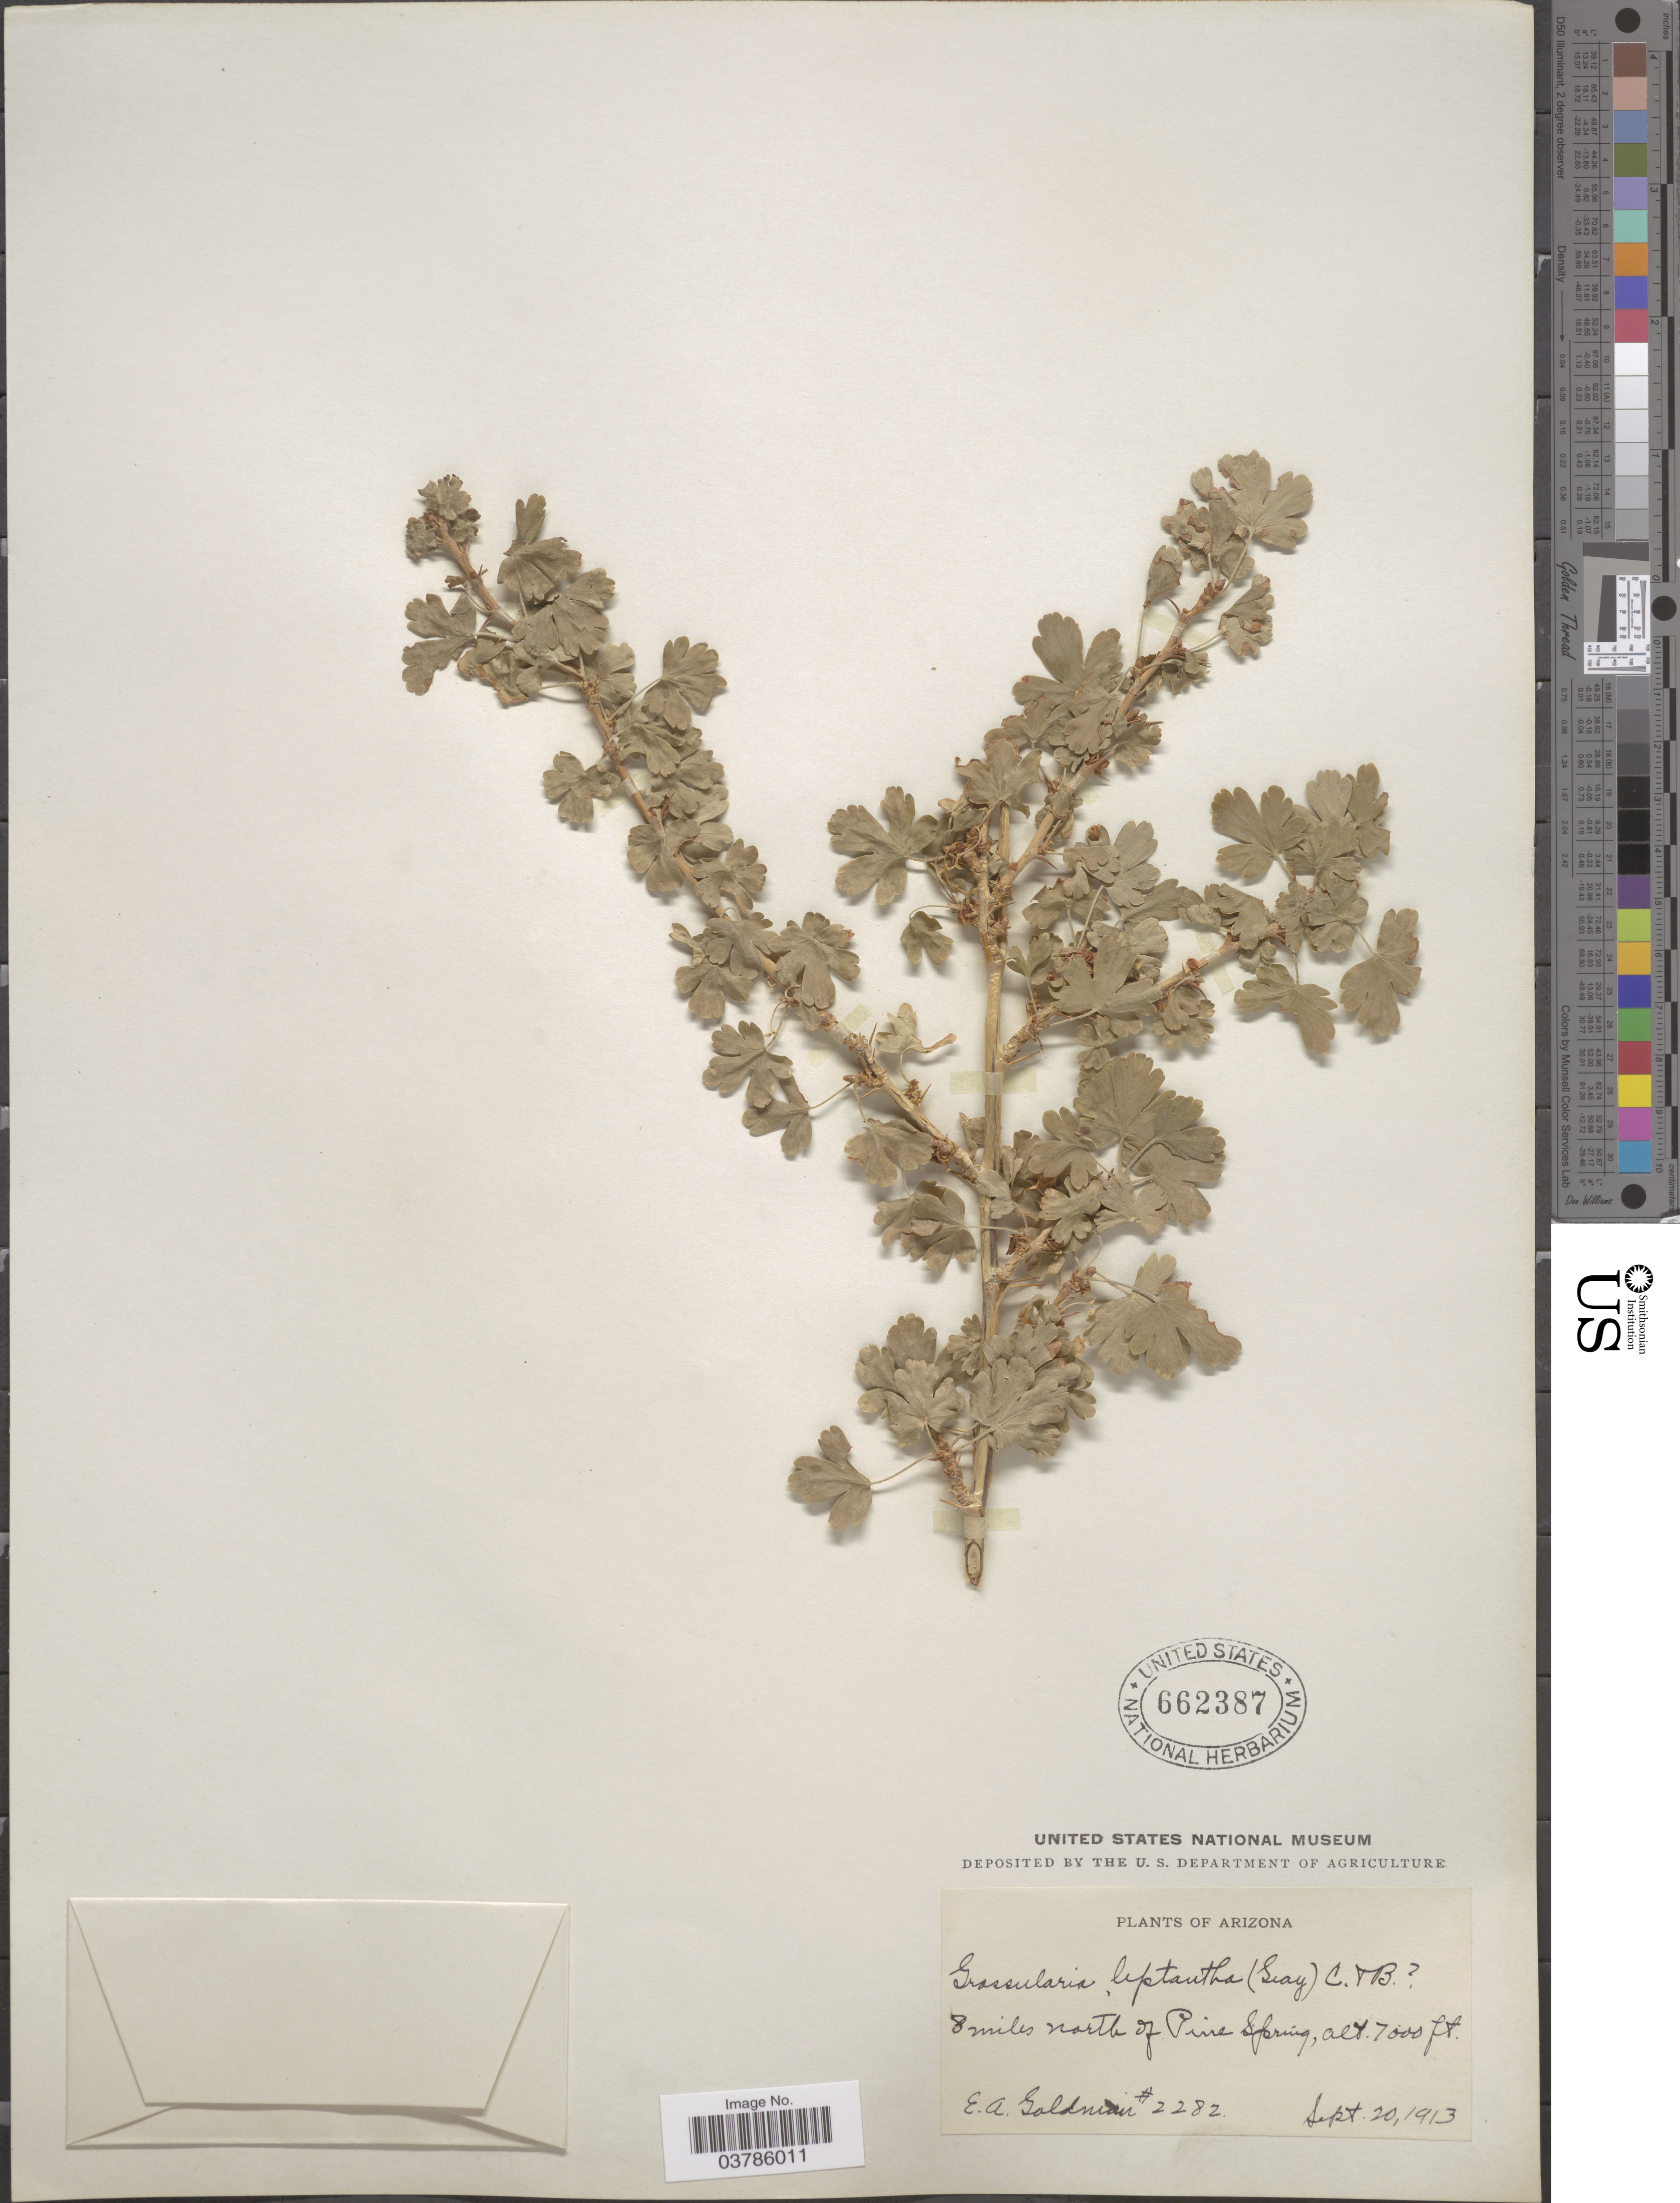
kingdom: Plantae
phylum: Tracheophyta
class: Magnoliopsida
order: Saxifragales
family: Grossulariaceae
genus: Ribes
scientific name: Ribes leptanthum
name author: A. Gray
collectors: E. A. Goldman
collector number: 2282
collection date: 1913-09-20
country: United States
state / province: Arizona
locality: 8 miles north of Pine Spring.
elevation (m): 2134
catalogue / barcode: US 662387